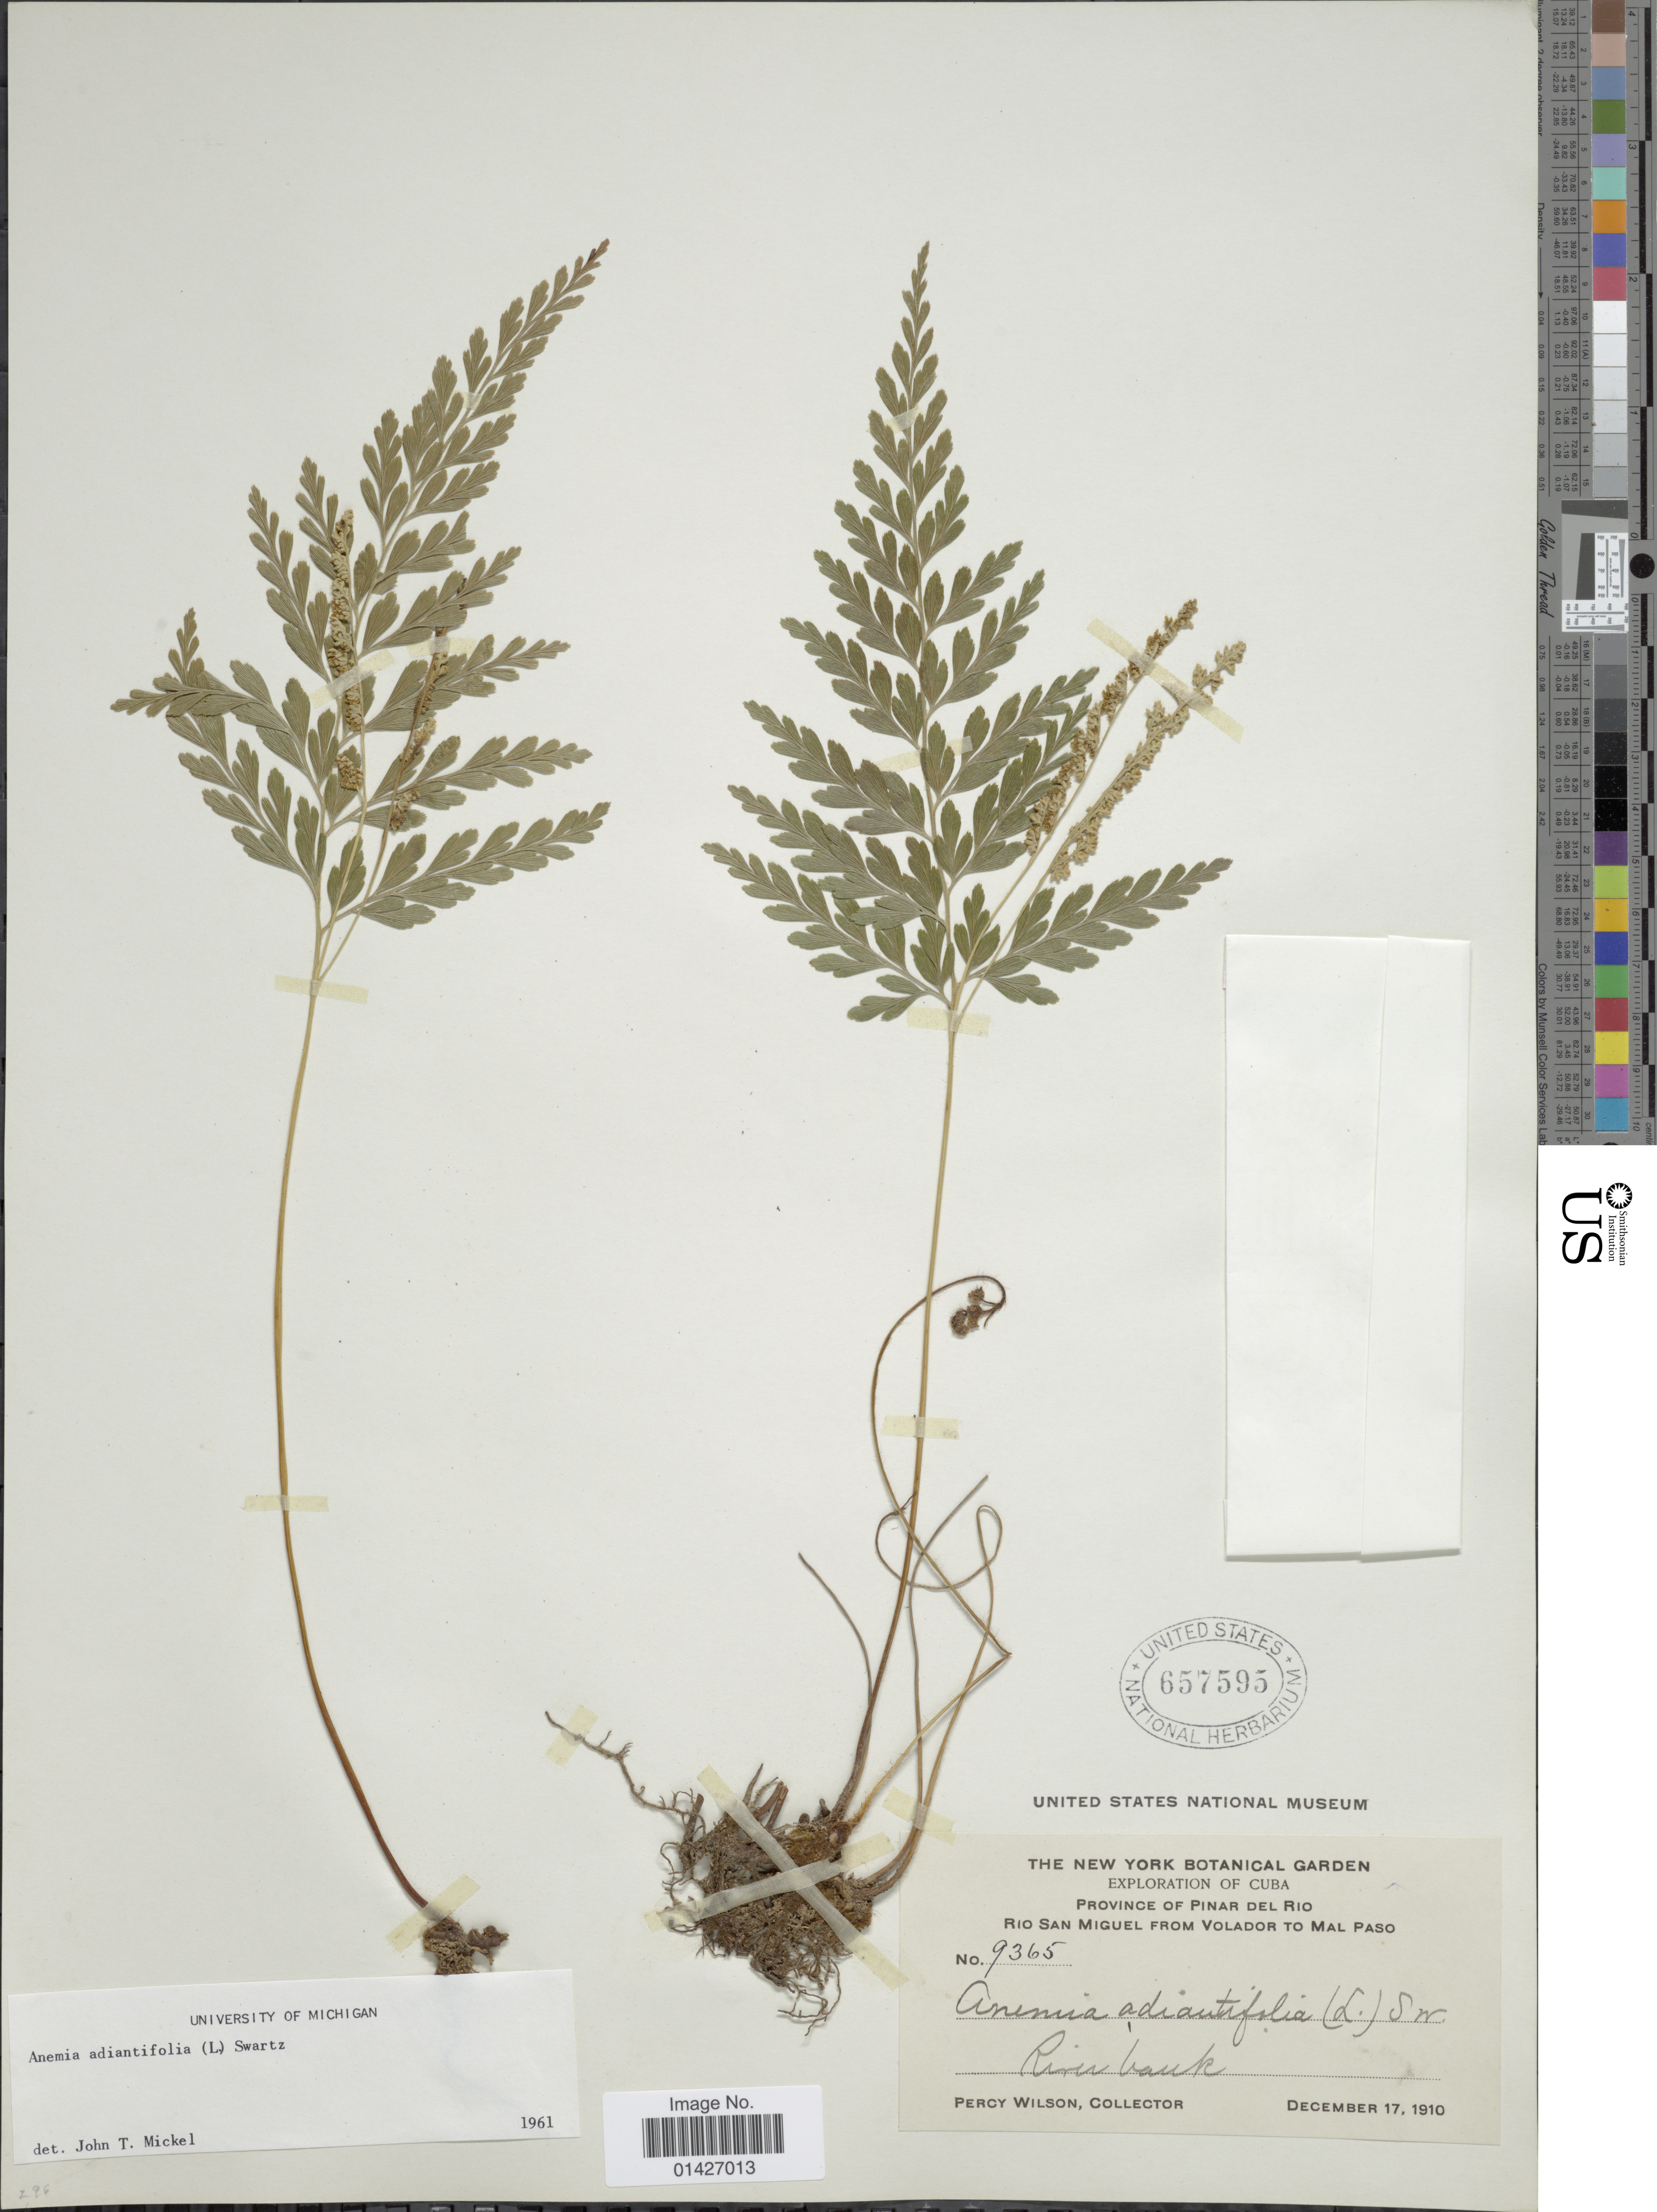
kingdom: Plantae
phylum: Tracheophyta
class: Polypodiopsida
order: Schizaeales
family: Anemiaceae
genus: Anemia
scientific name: Anemia adiantifolia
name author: (L.) Sw.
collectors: P. Wilson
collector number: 9365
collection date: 1910-12-17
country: Cuba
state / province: Pinar del Río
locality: Province of Pinar del Rio. Rio San Miguel from Volador to Mal Paso. River bank.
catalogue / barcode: US 657595